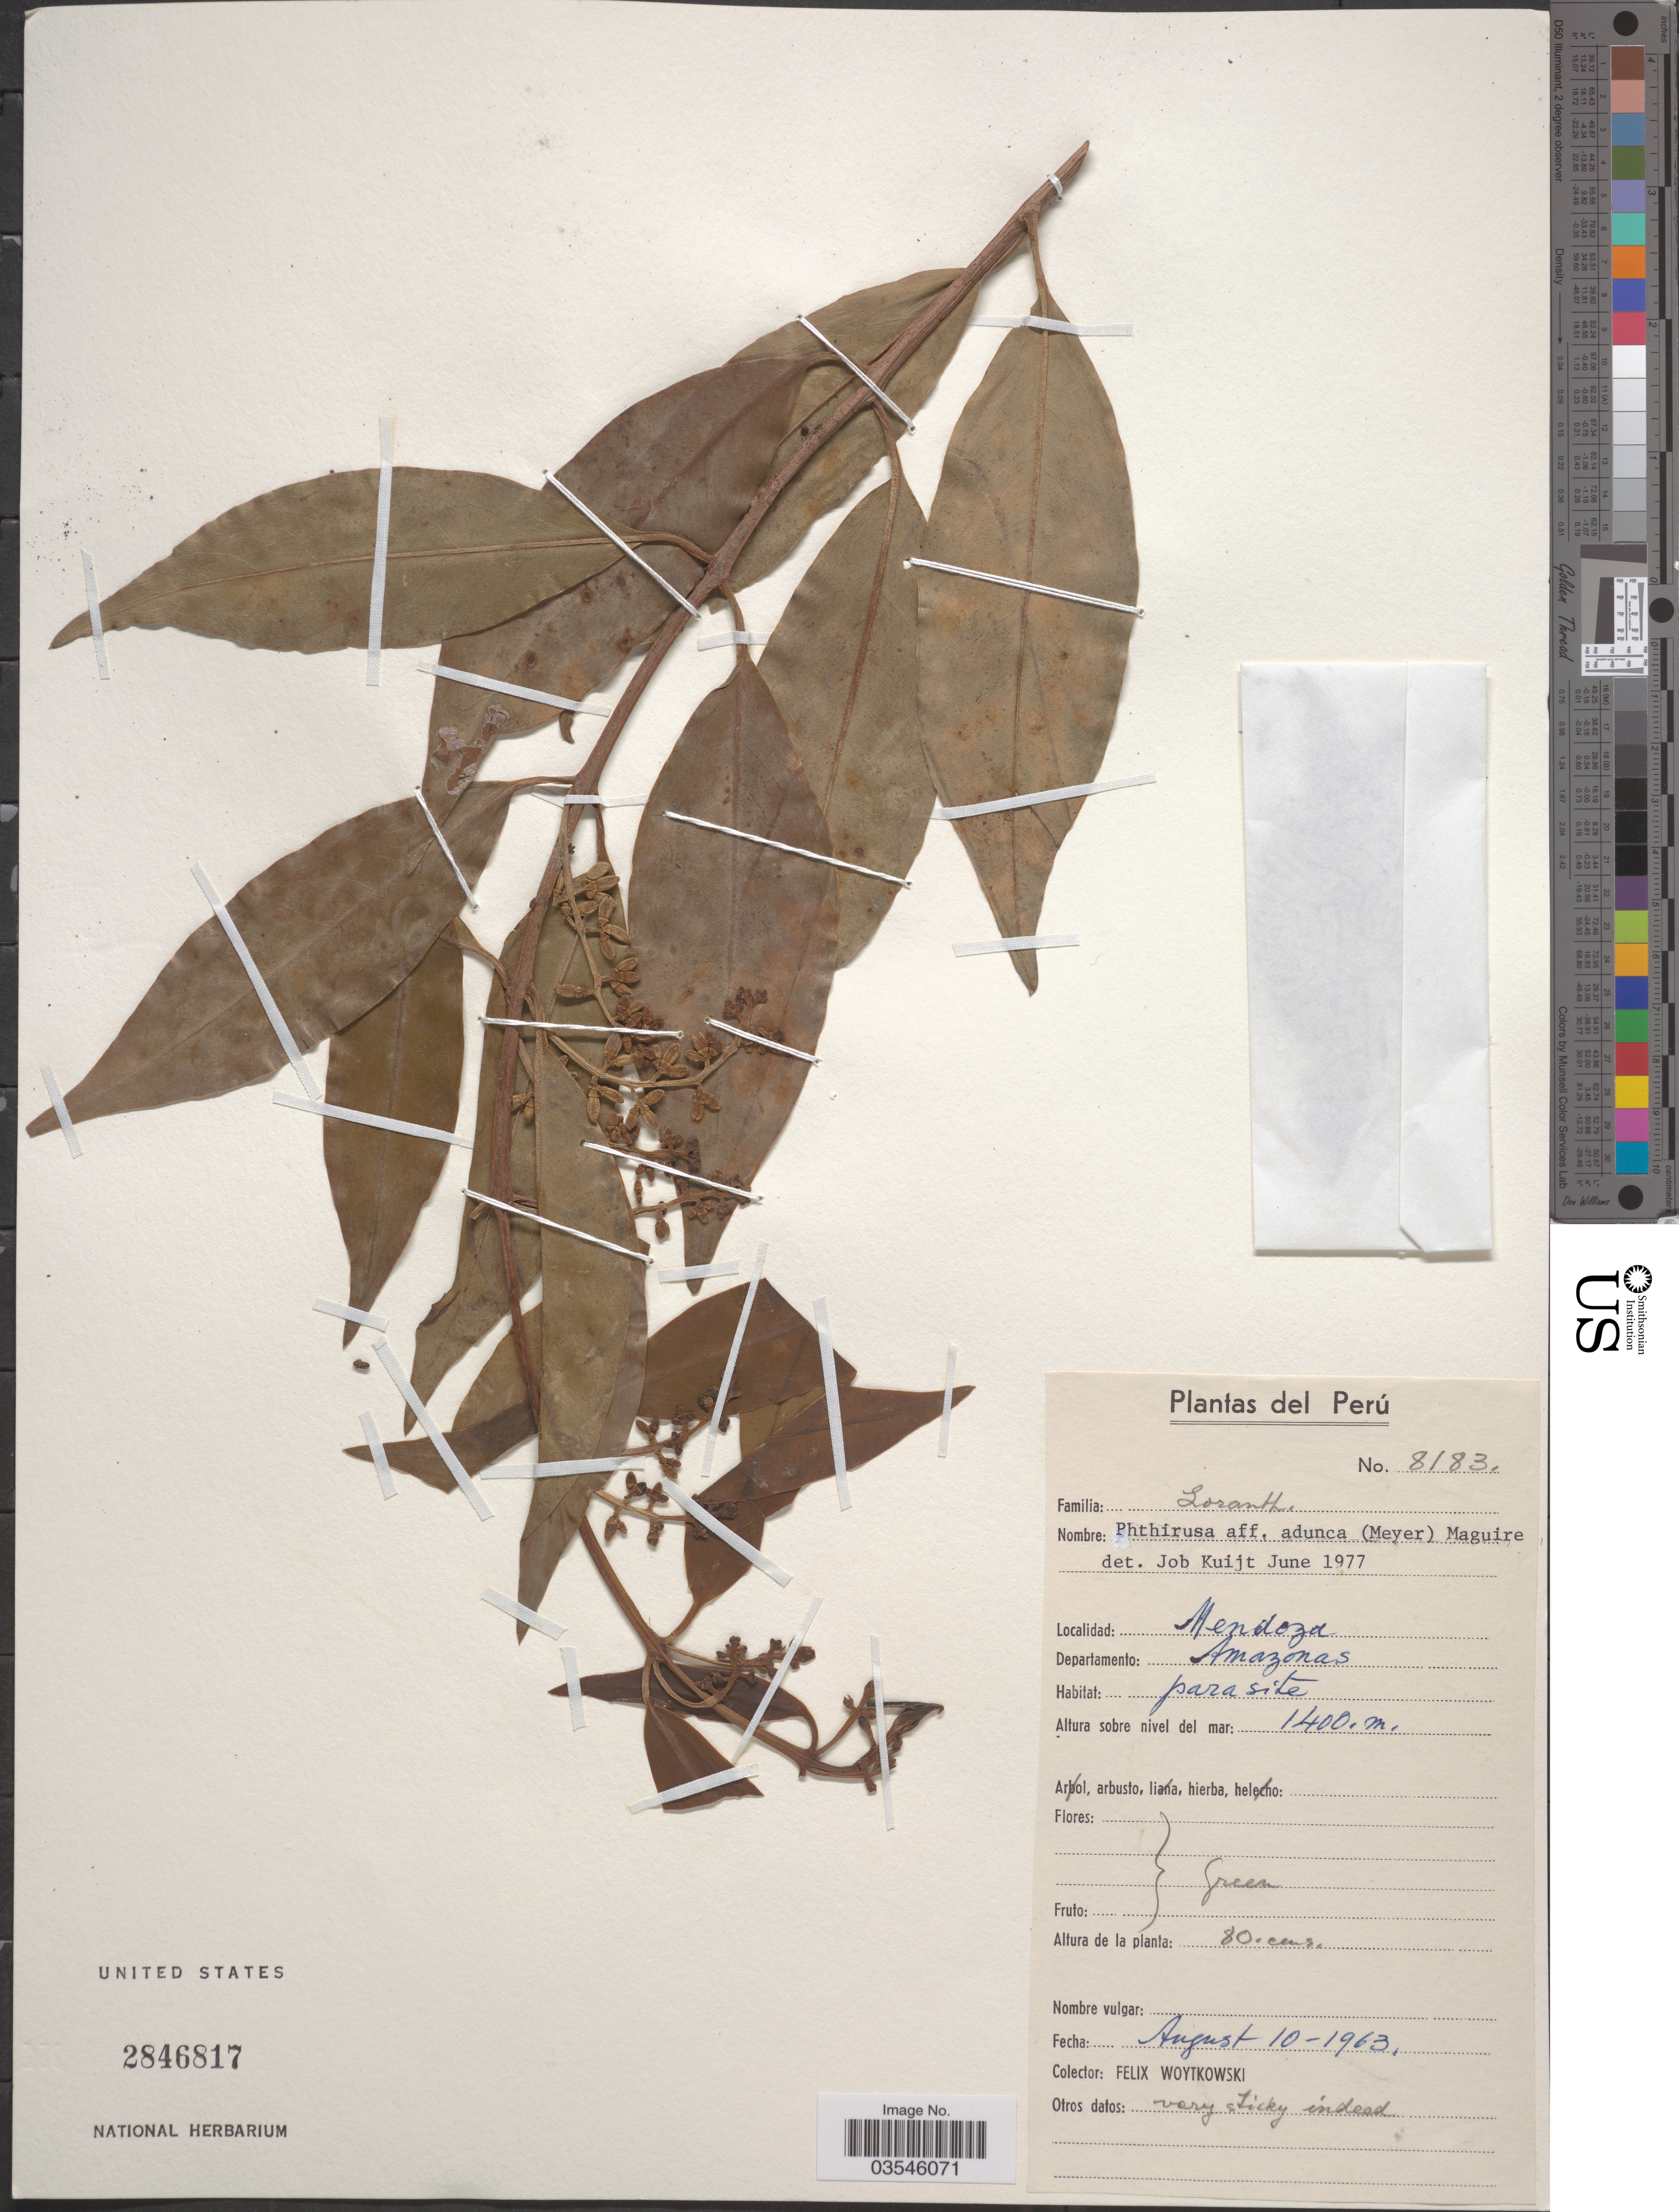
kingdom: Plantae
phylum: Tracheophyta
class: Magnoliopsida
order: Santalales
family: Loranthaceae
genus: Phthirusa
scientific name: Phthirusa adunca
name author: (G. Mey.) Maguire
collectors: F. Woytkowski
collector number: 8183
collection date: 1963-08-10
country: Peru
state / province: Amazonas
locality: Mendoza. Departamento: Amazonas.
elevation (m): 1400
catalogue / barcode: US 2846817